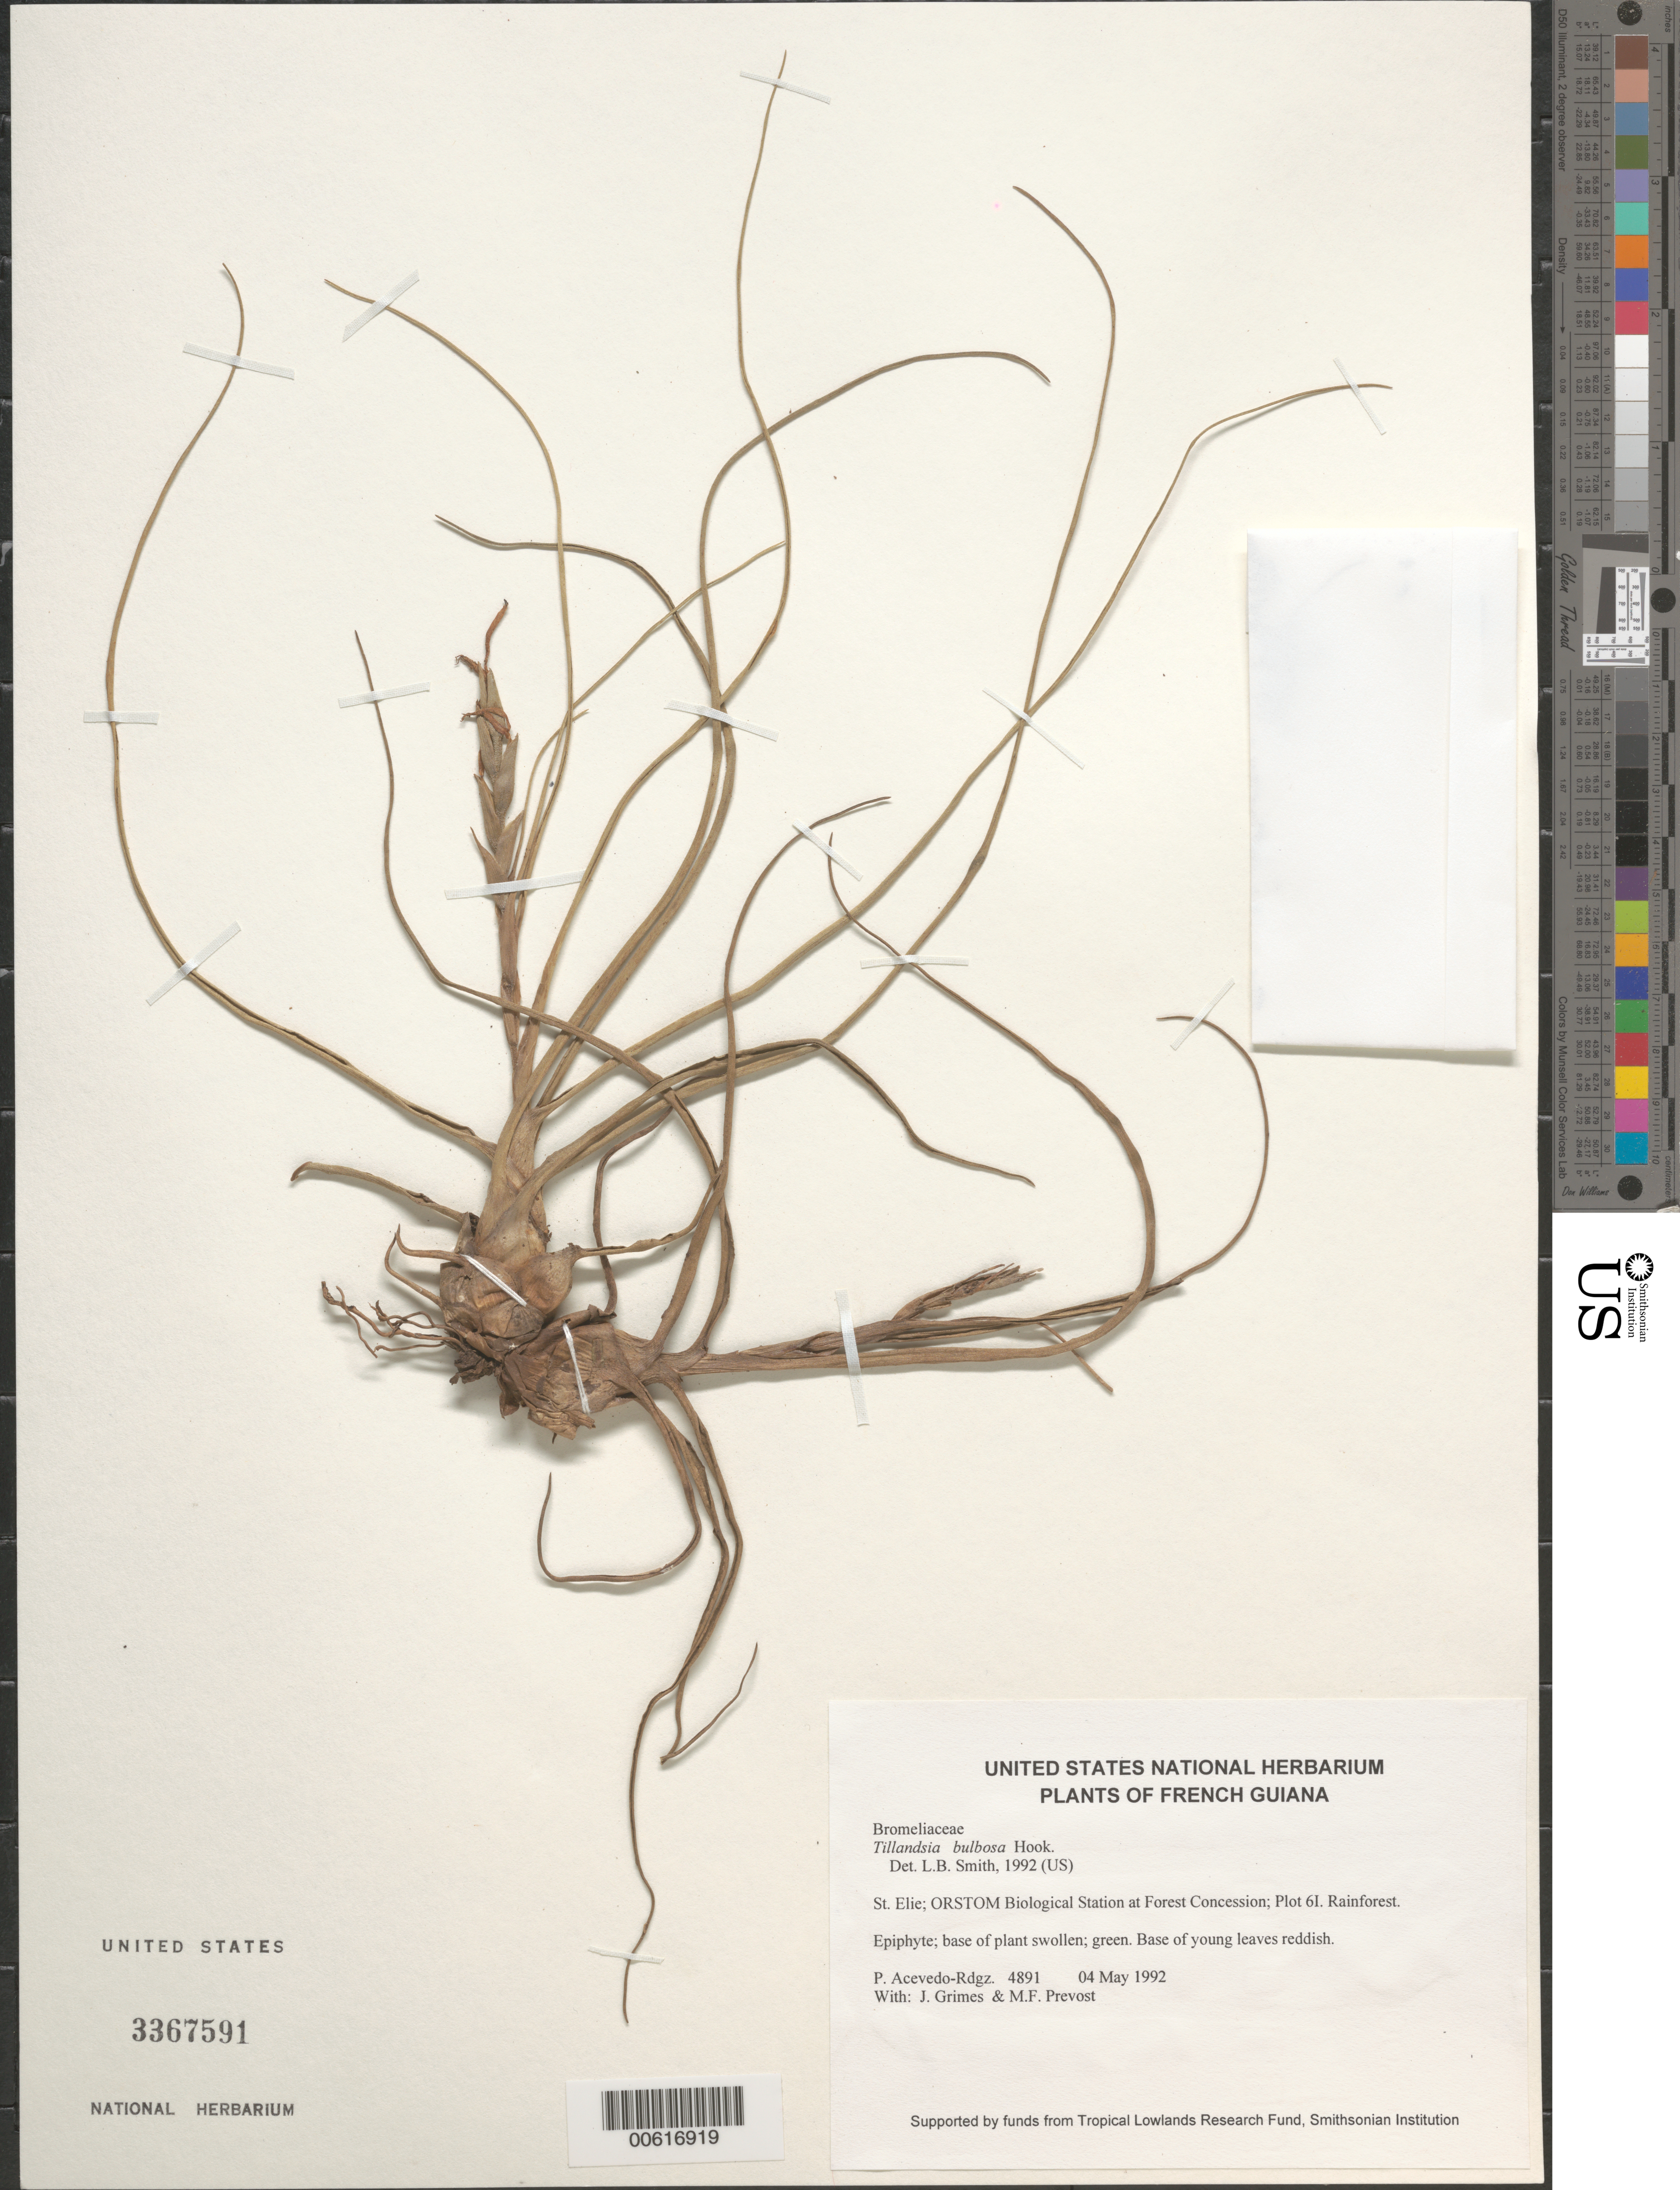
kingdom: Plantae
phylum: Tracheophyta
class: Liliopsida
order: Poales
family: Bromeliaceae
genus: Tillandsia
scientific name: Tillandsia bulbosa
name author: Hook.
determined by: Smith, Lyman B., (US), NMNH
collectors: P. Acevedo-Rodr., J. Grimes & M.-F. Prévost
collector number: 4891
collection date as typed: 04 May 1992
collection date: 1992-05-04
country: French Guiana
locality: St. Elie; ORSTOM Biological Station at Forest Concession; Plot 6I.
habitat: Rainforest.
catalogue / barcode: US 3367591